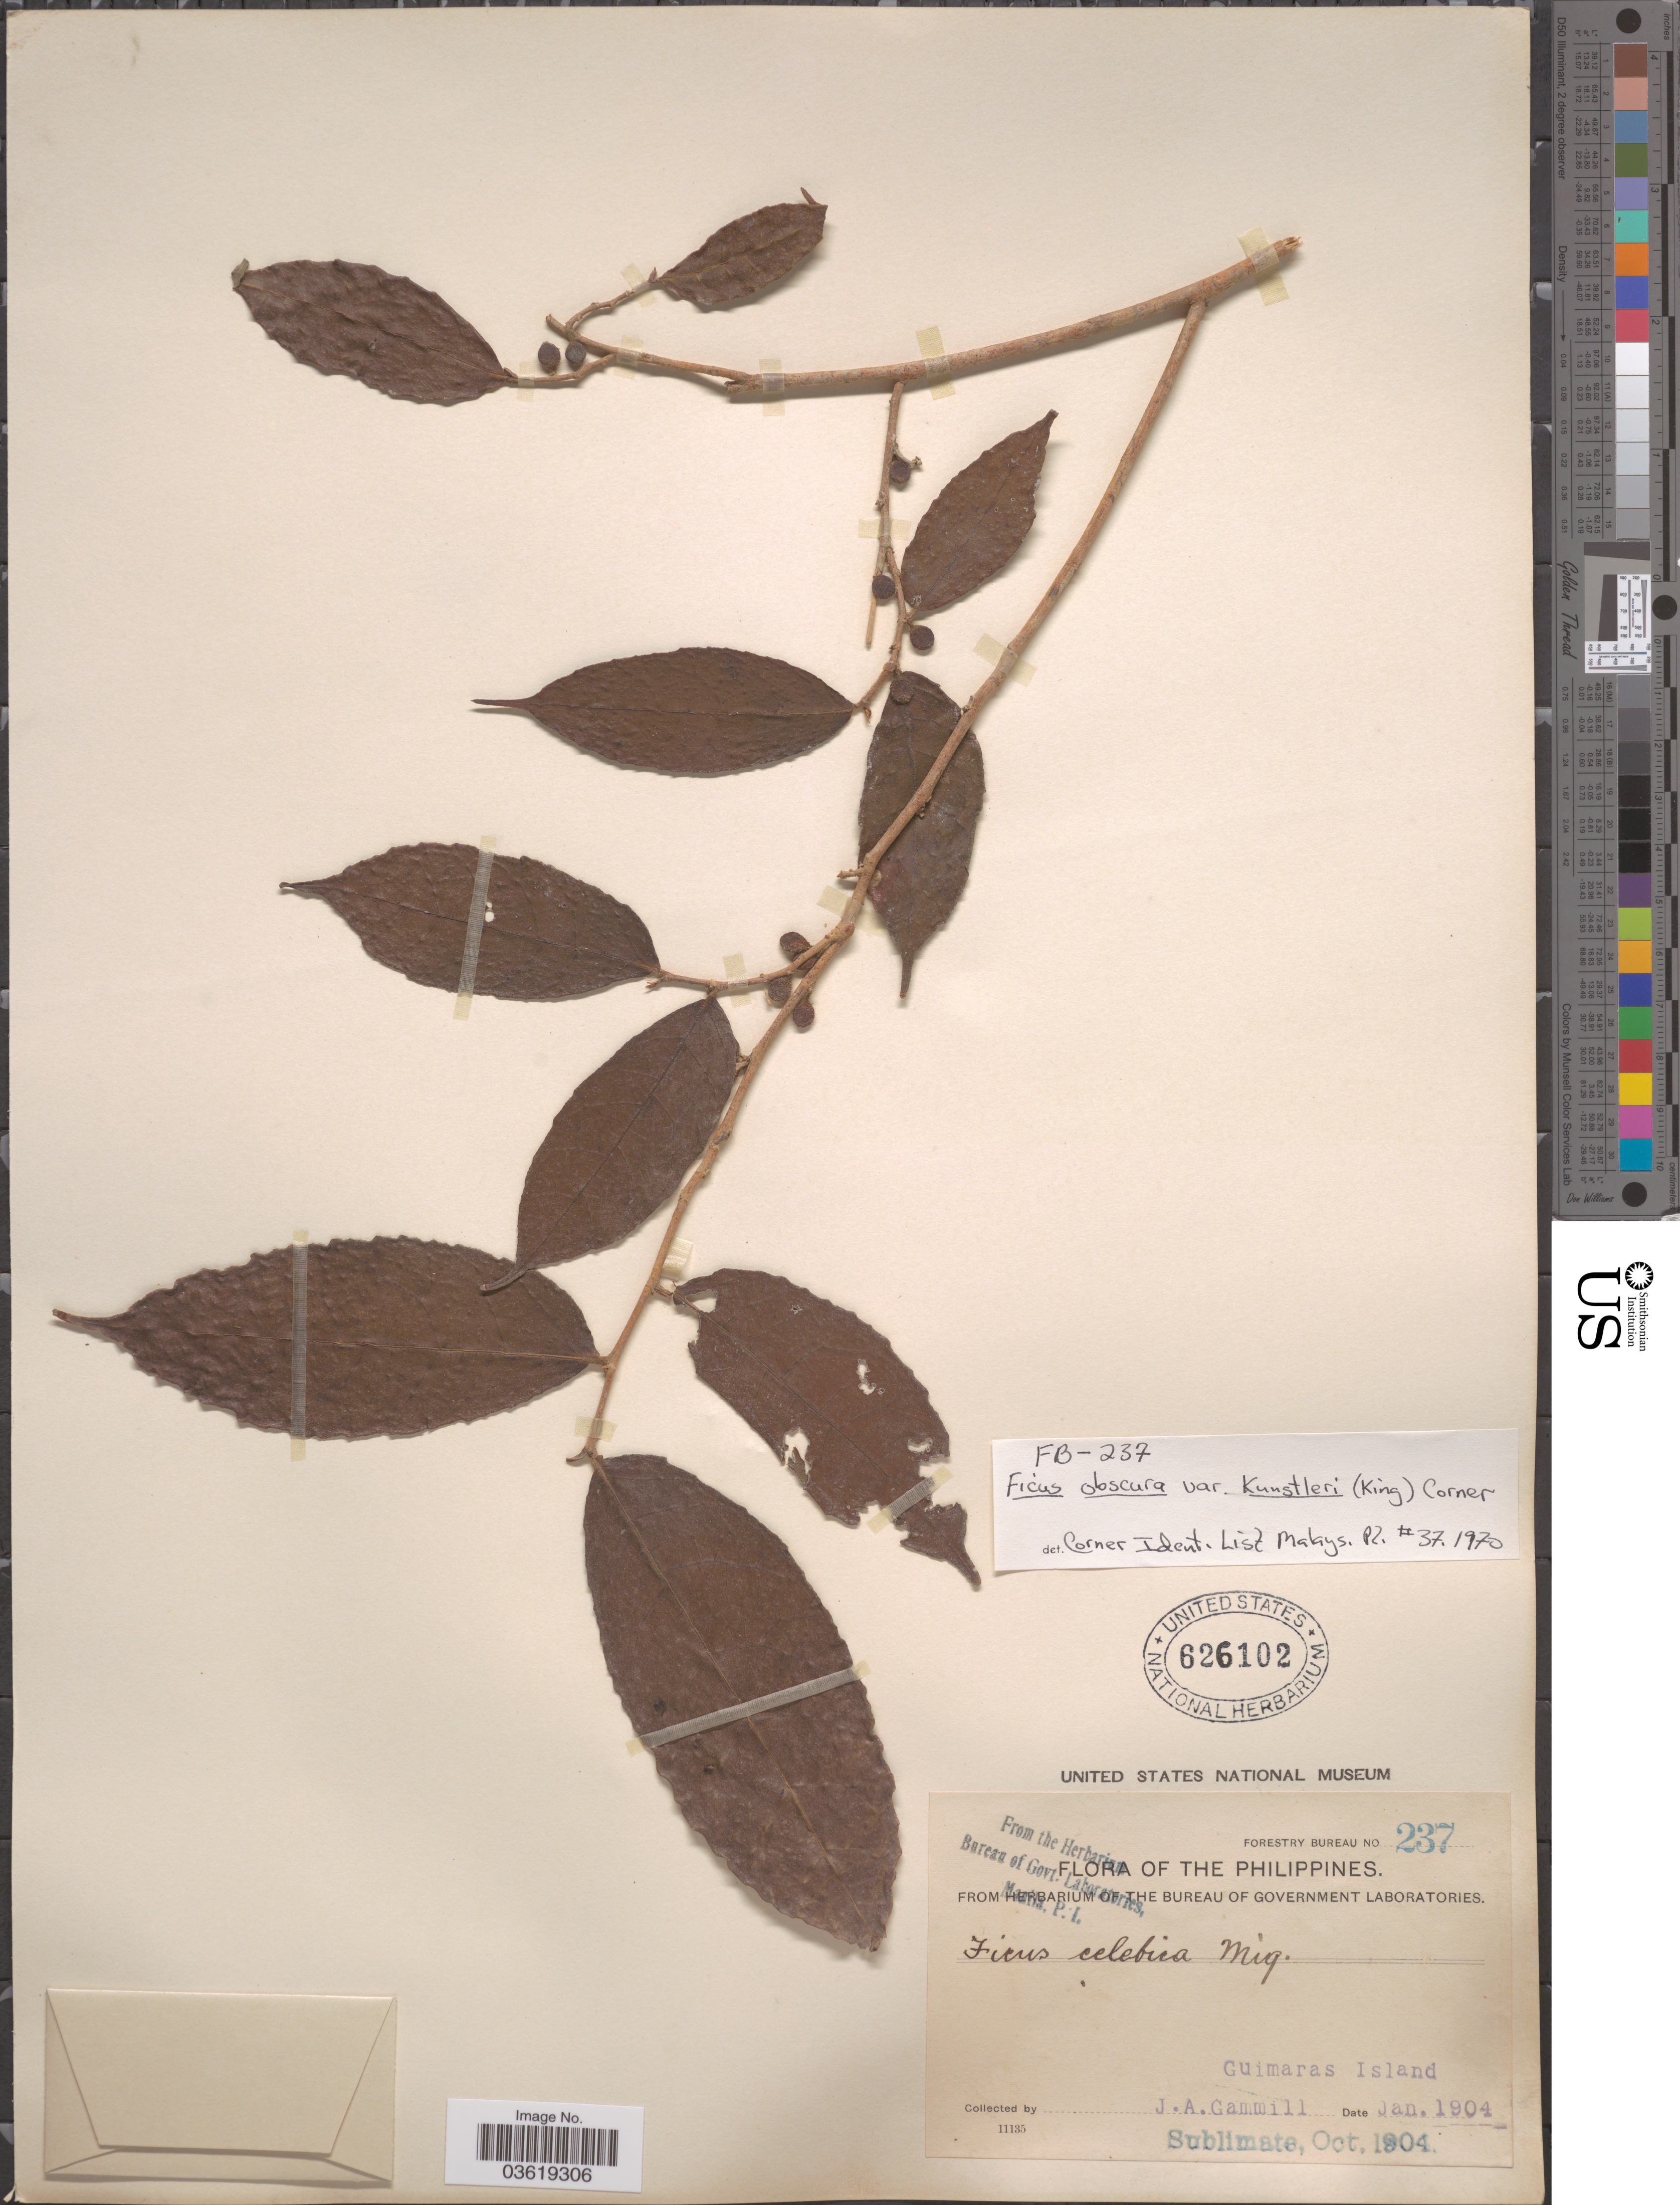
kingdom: Plantae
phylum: Tracheophyta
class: Magnoliopsida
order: Rosales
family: Moraceae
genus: Ficus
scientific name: Ficus obscura var. kunstleri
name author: Blume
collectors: J. Gammill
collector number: Forestry Bureau 237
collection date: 1904-01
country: Philippines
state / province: Western Visayas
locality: Guimaras Island.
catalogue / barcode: US 626102